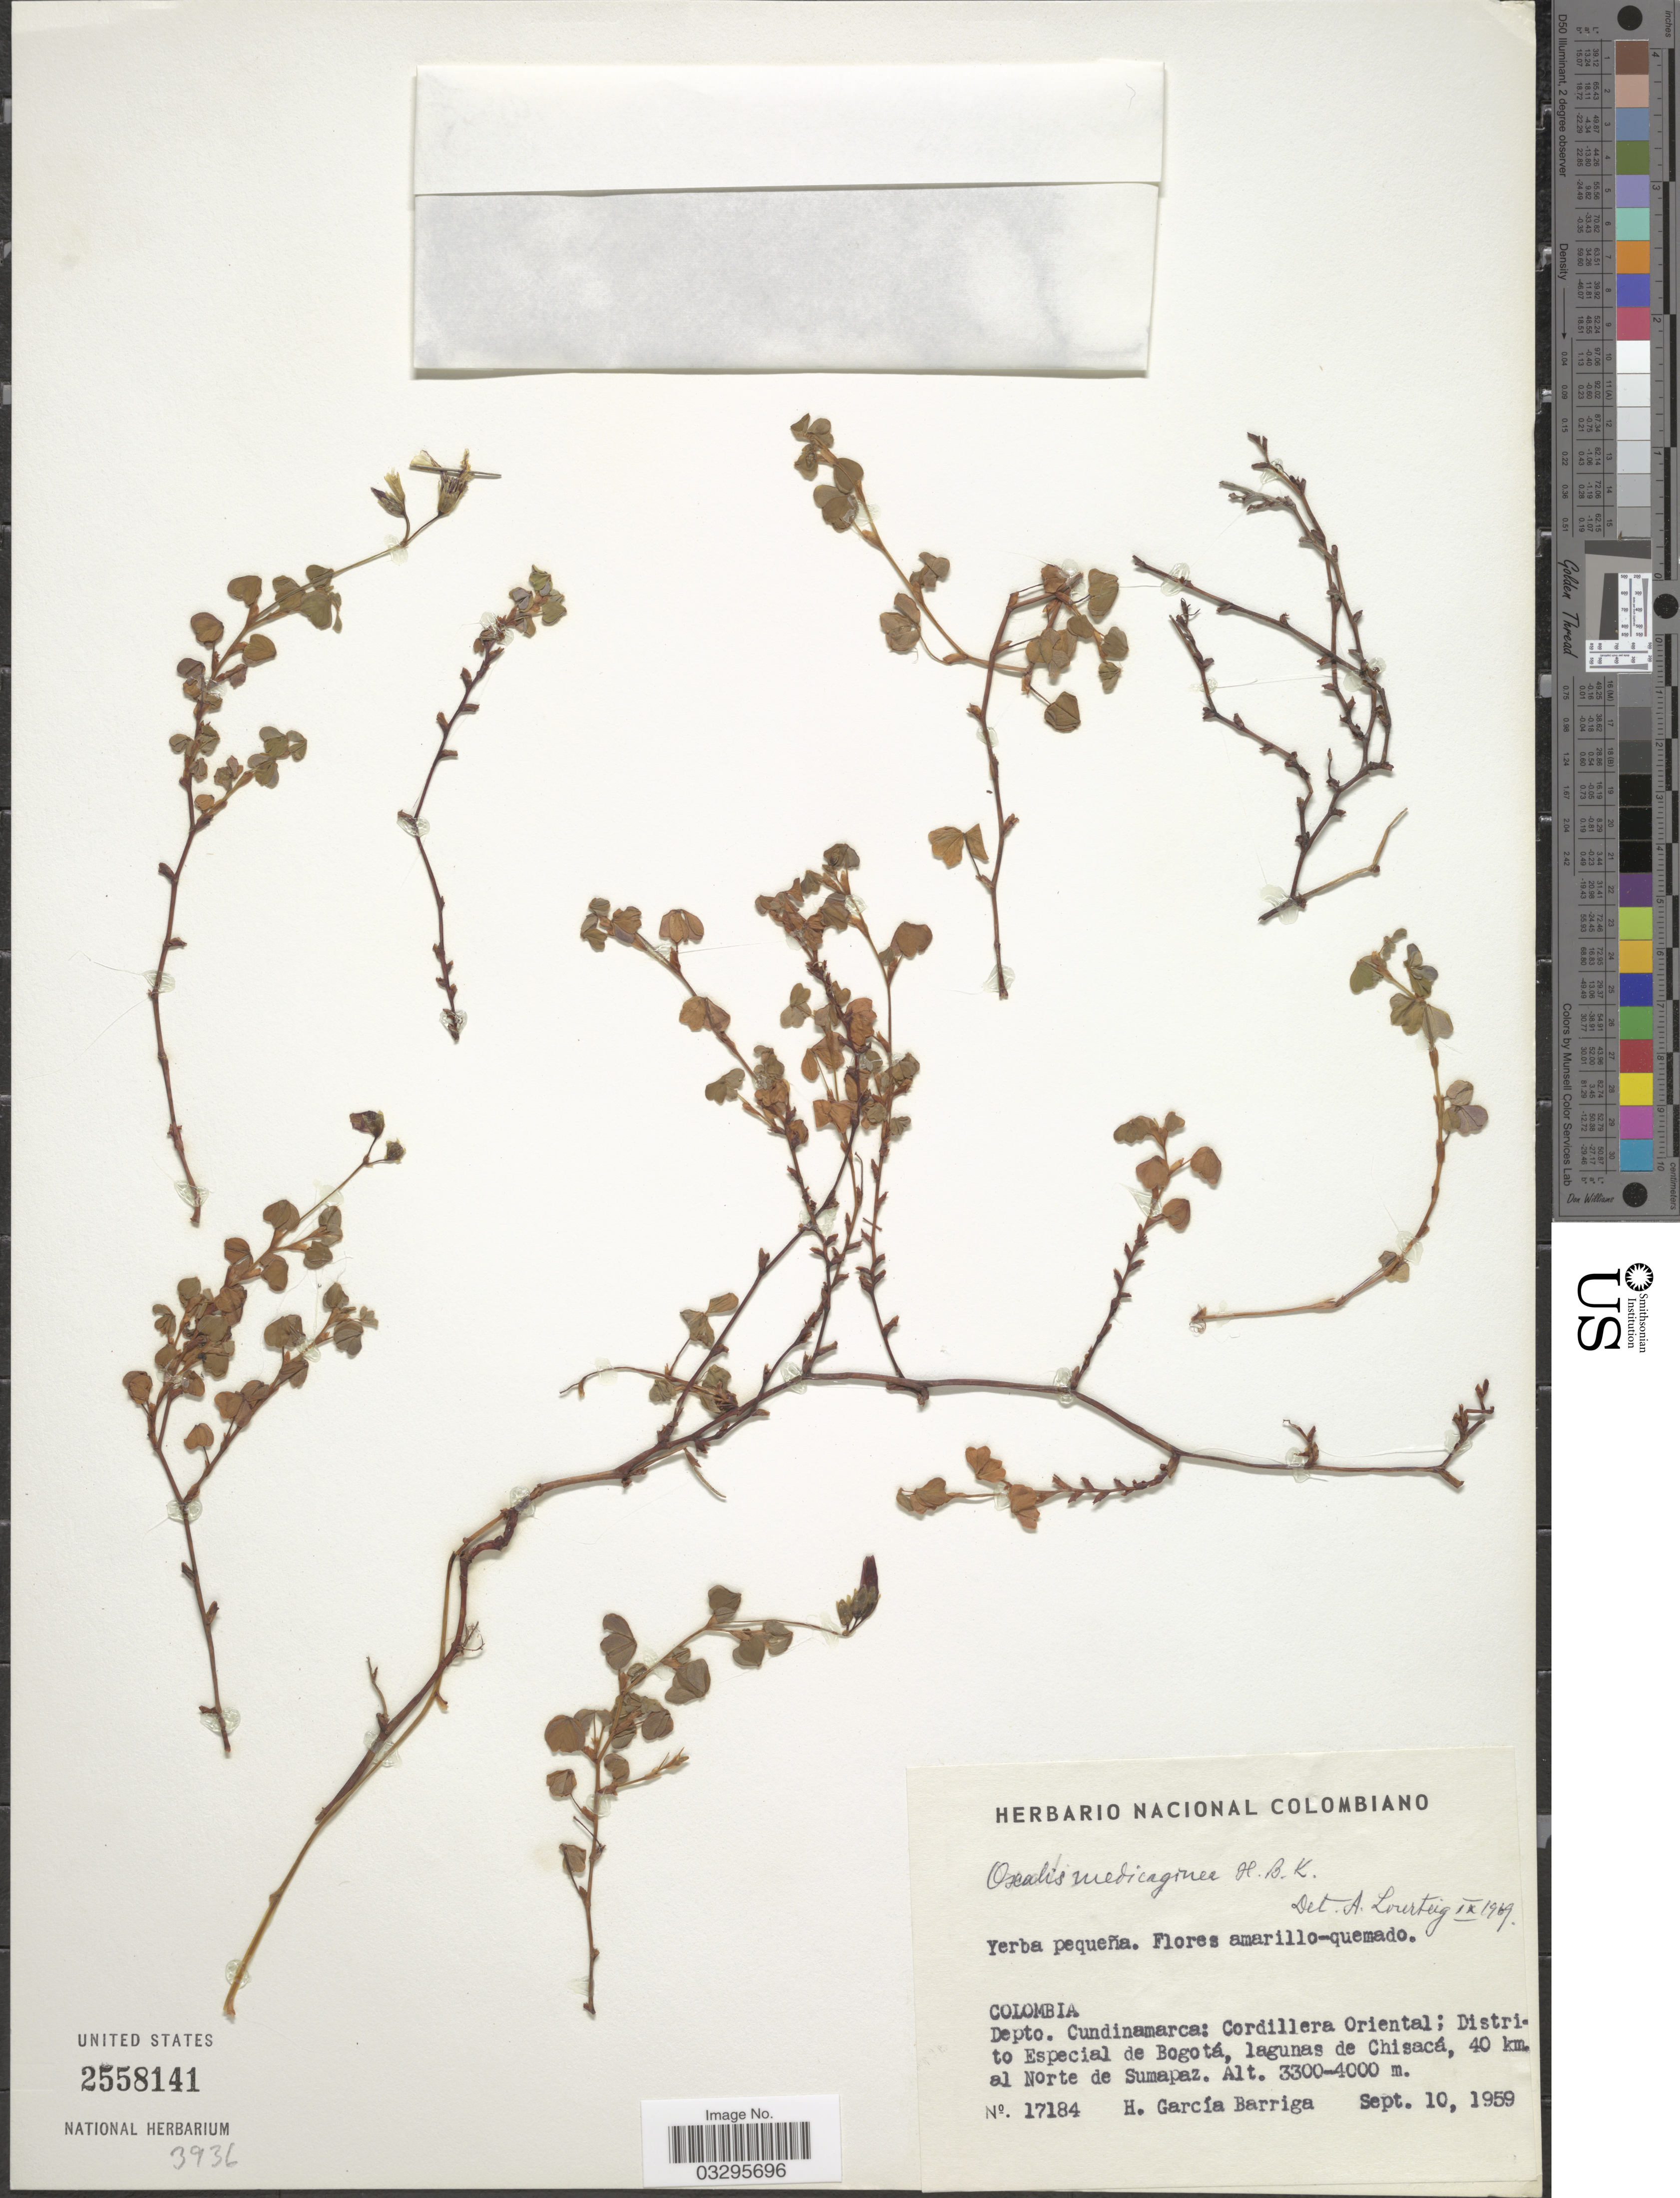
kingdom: Plantae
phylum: Tracheophyta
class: Magnoliopsida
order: Oxalidales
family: Oxalidaceae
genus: Oxalis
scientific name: Oxalis medicaginea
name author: Kunth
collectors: H. García Barriga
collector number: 17184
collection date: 1959-09-10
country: Colombia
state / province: Cundinamarca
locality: Depto. Cundinamarca: Cordillera Oriental; Distrito Especial de Bogotá, lagunas de Chisacá, 40 km. al Norte de Sumapaz.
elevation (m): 3300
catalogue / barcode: US 2558141